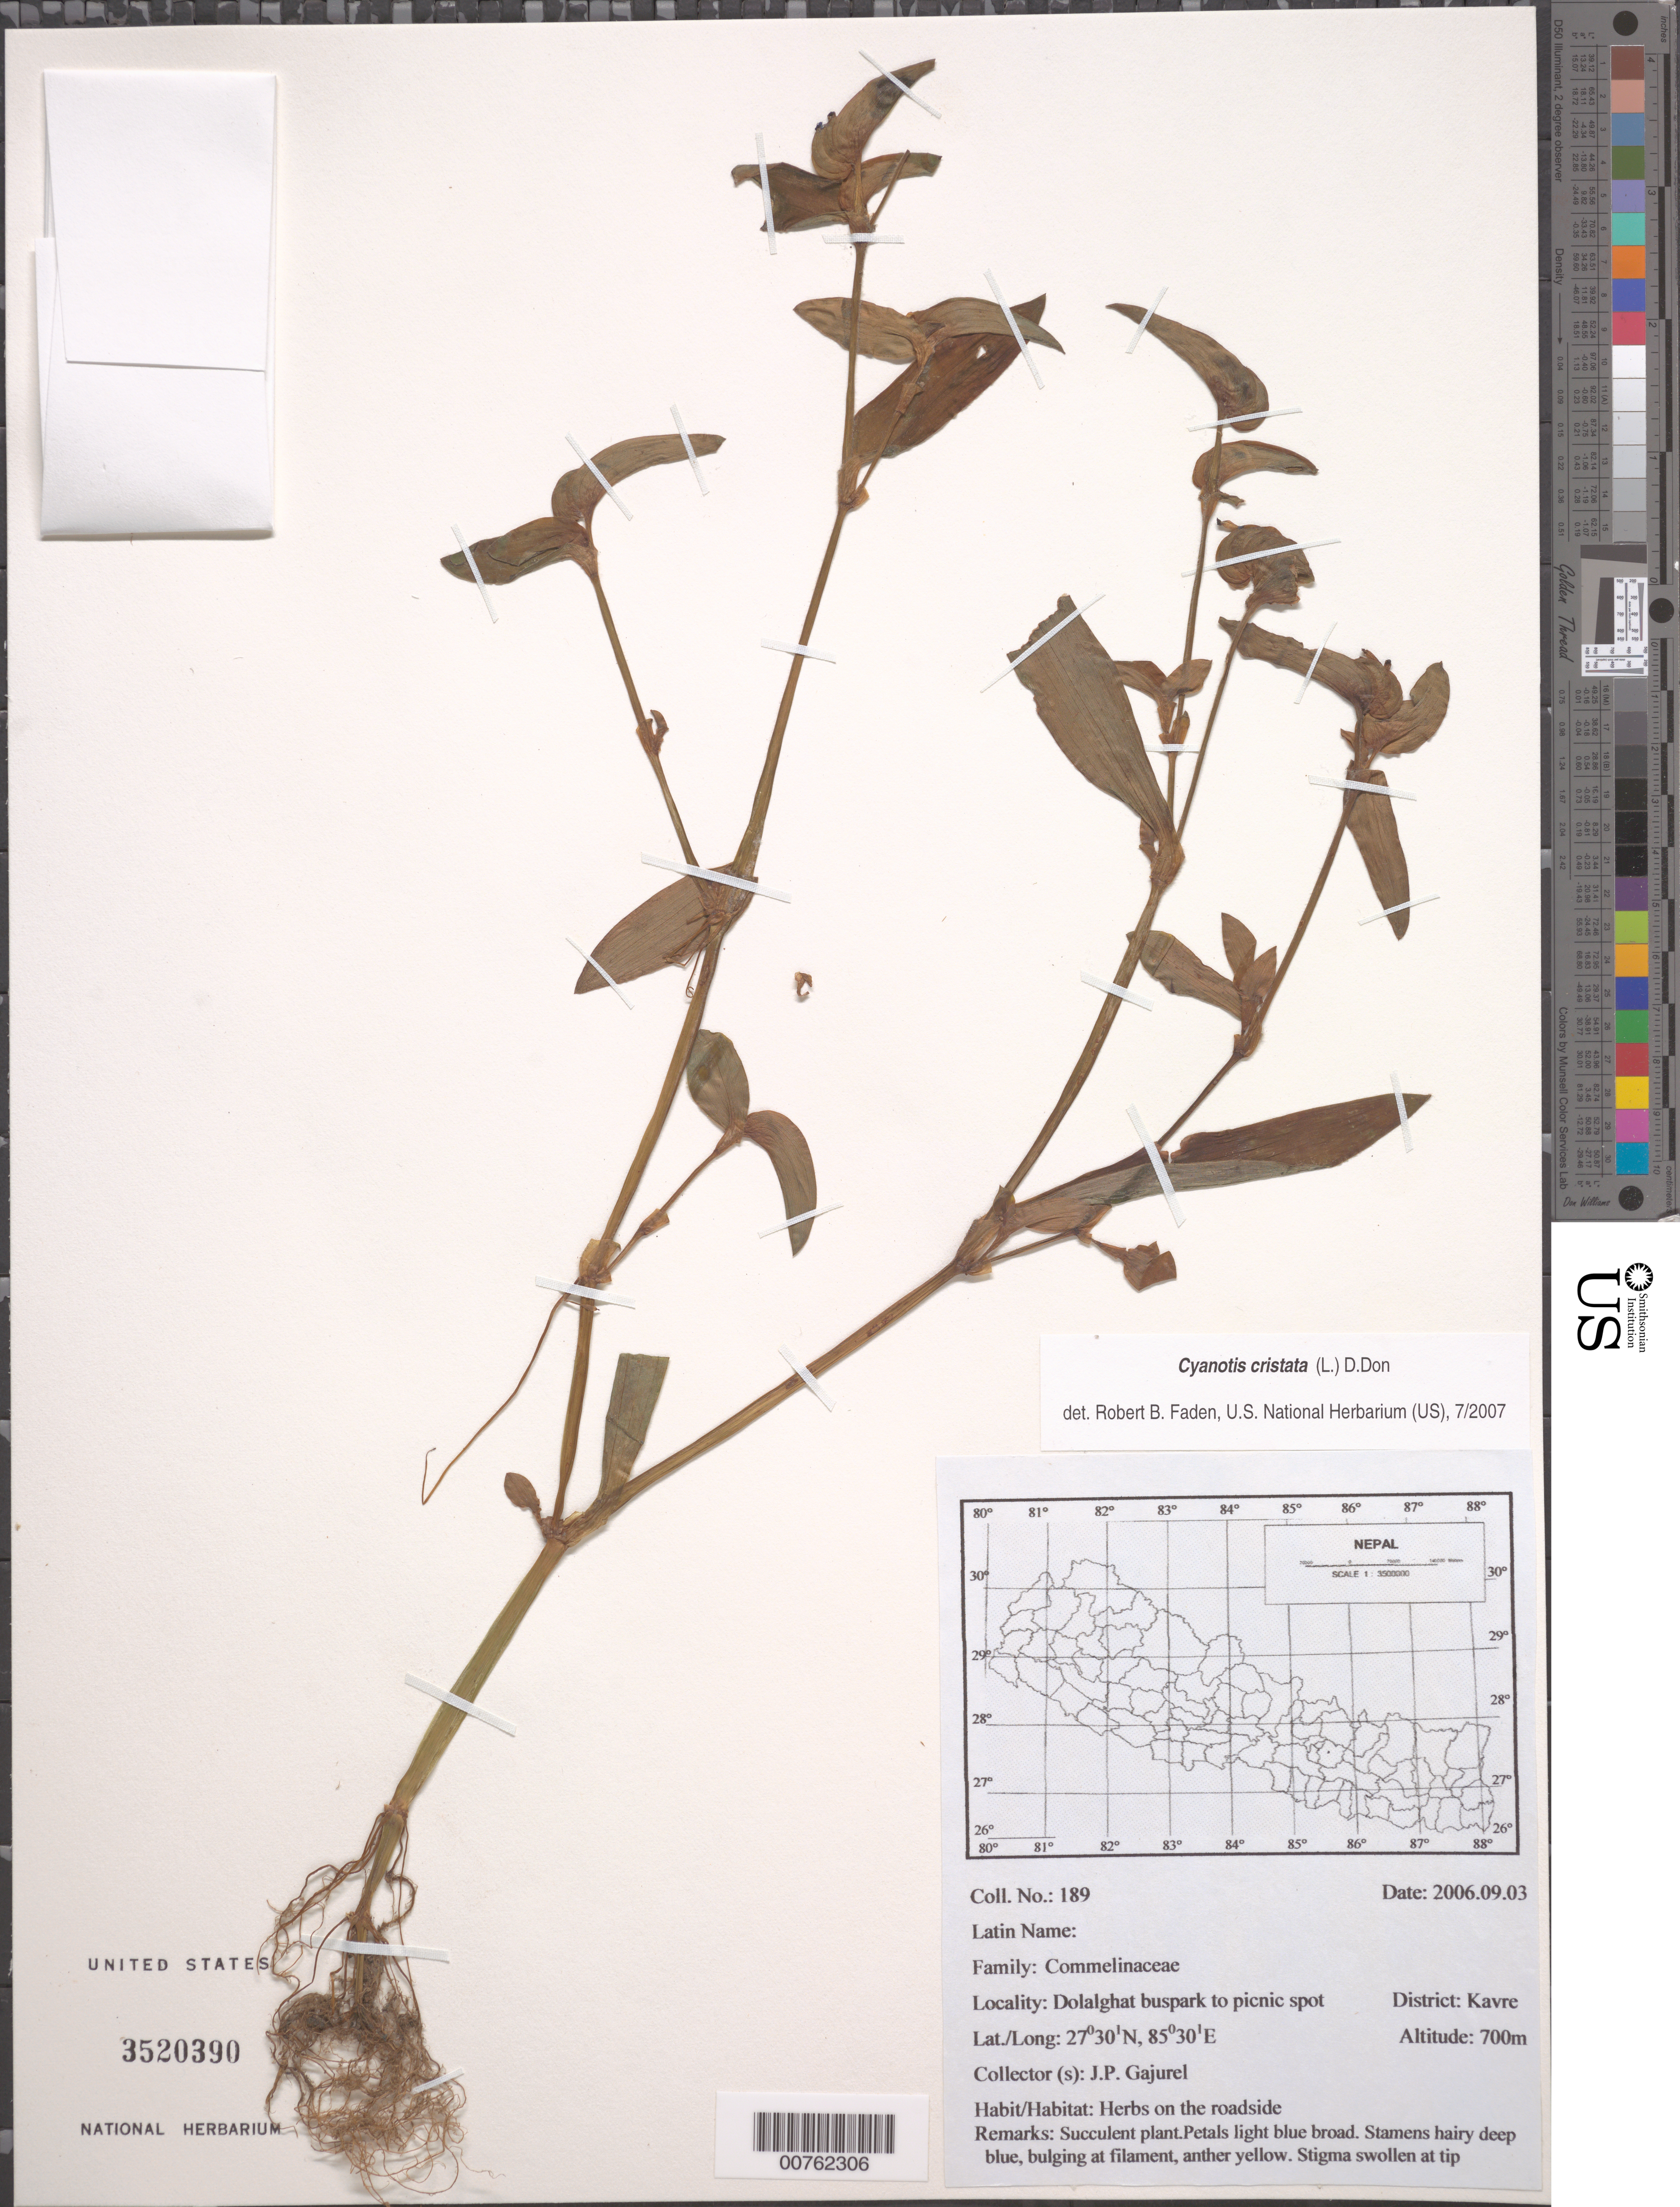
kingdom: Plantae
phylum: Tracheophyta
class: Liliopsida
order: Commelinales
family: Commelinaceae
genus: Cyanotis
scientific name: Cyanotis cristata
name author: (L.) D. Don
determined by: Faden, Robert B., (US), Smithsonian Institution - National Museum of Natural History (UNITED STATES)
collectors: J. Gajurel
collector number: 189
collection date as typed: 03 Sep 2006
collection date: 2006-09-03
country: Nepal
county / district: Kavre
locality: Dolalghat buspark to picnic spot.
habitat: Herbs on the roadside.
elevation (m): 700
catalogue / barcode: US 3520390